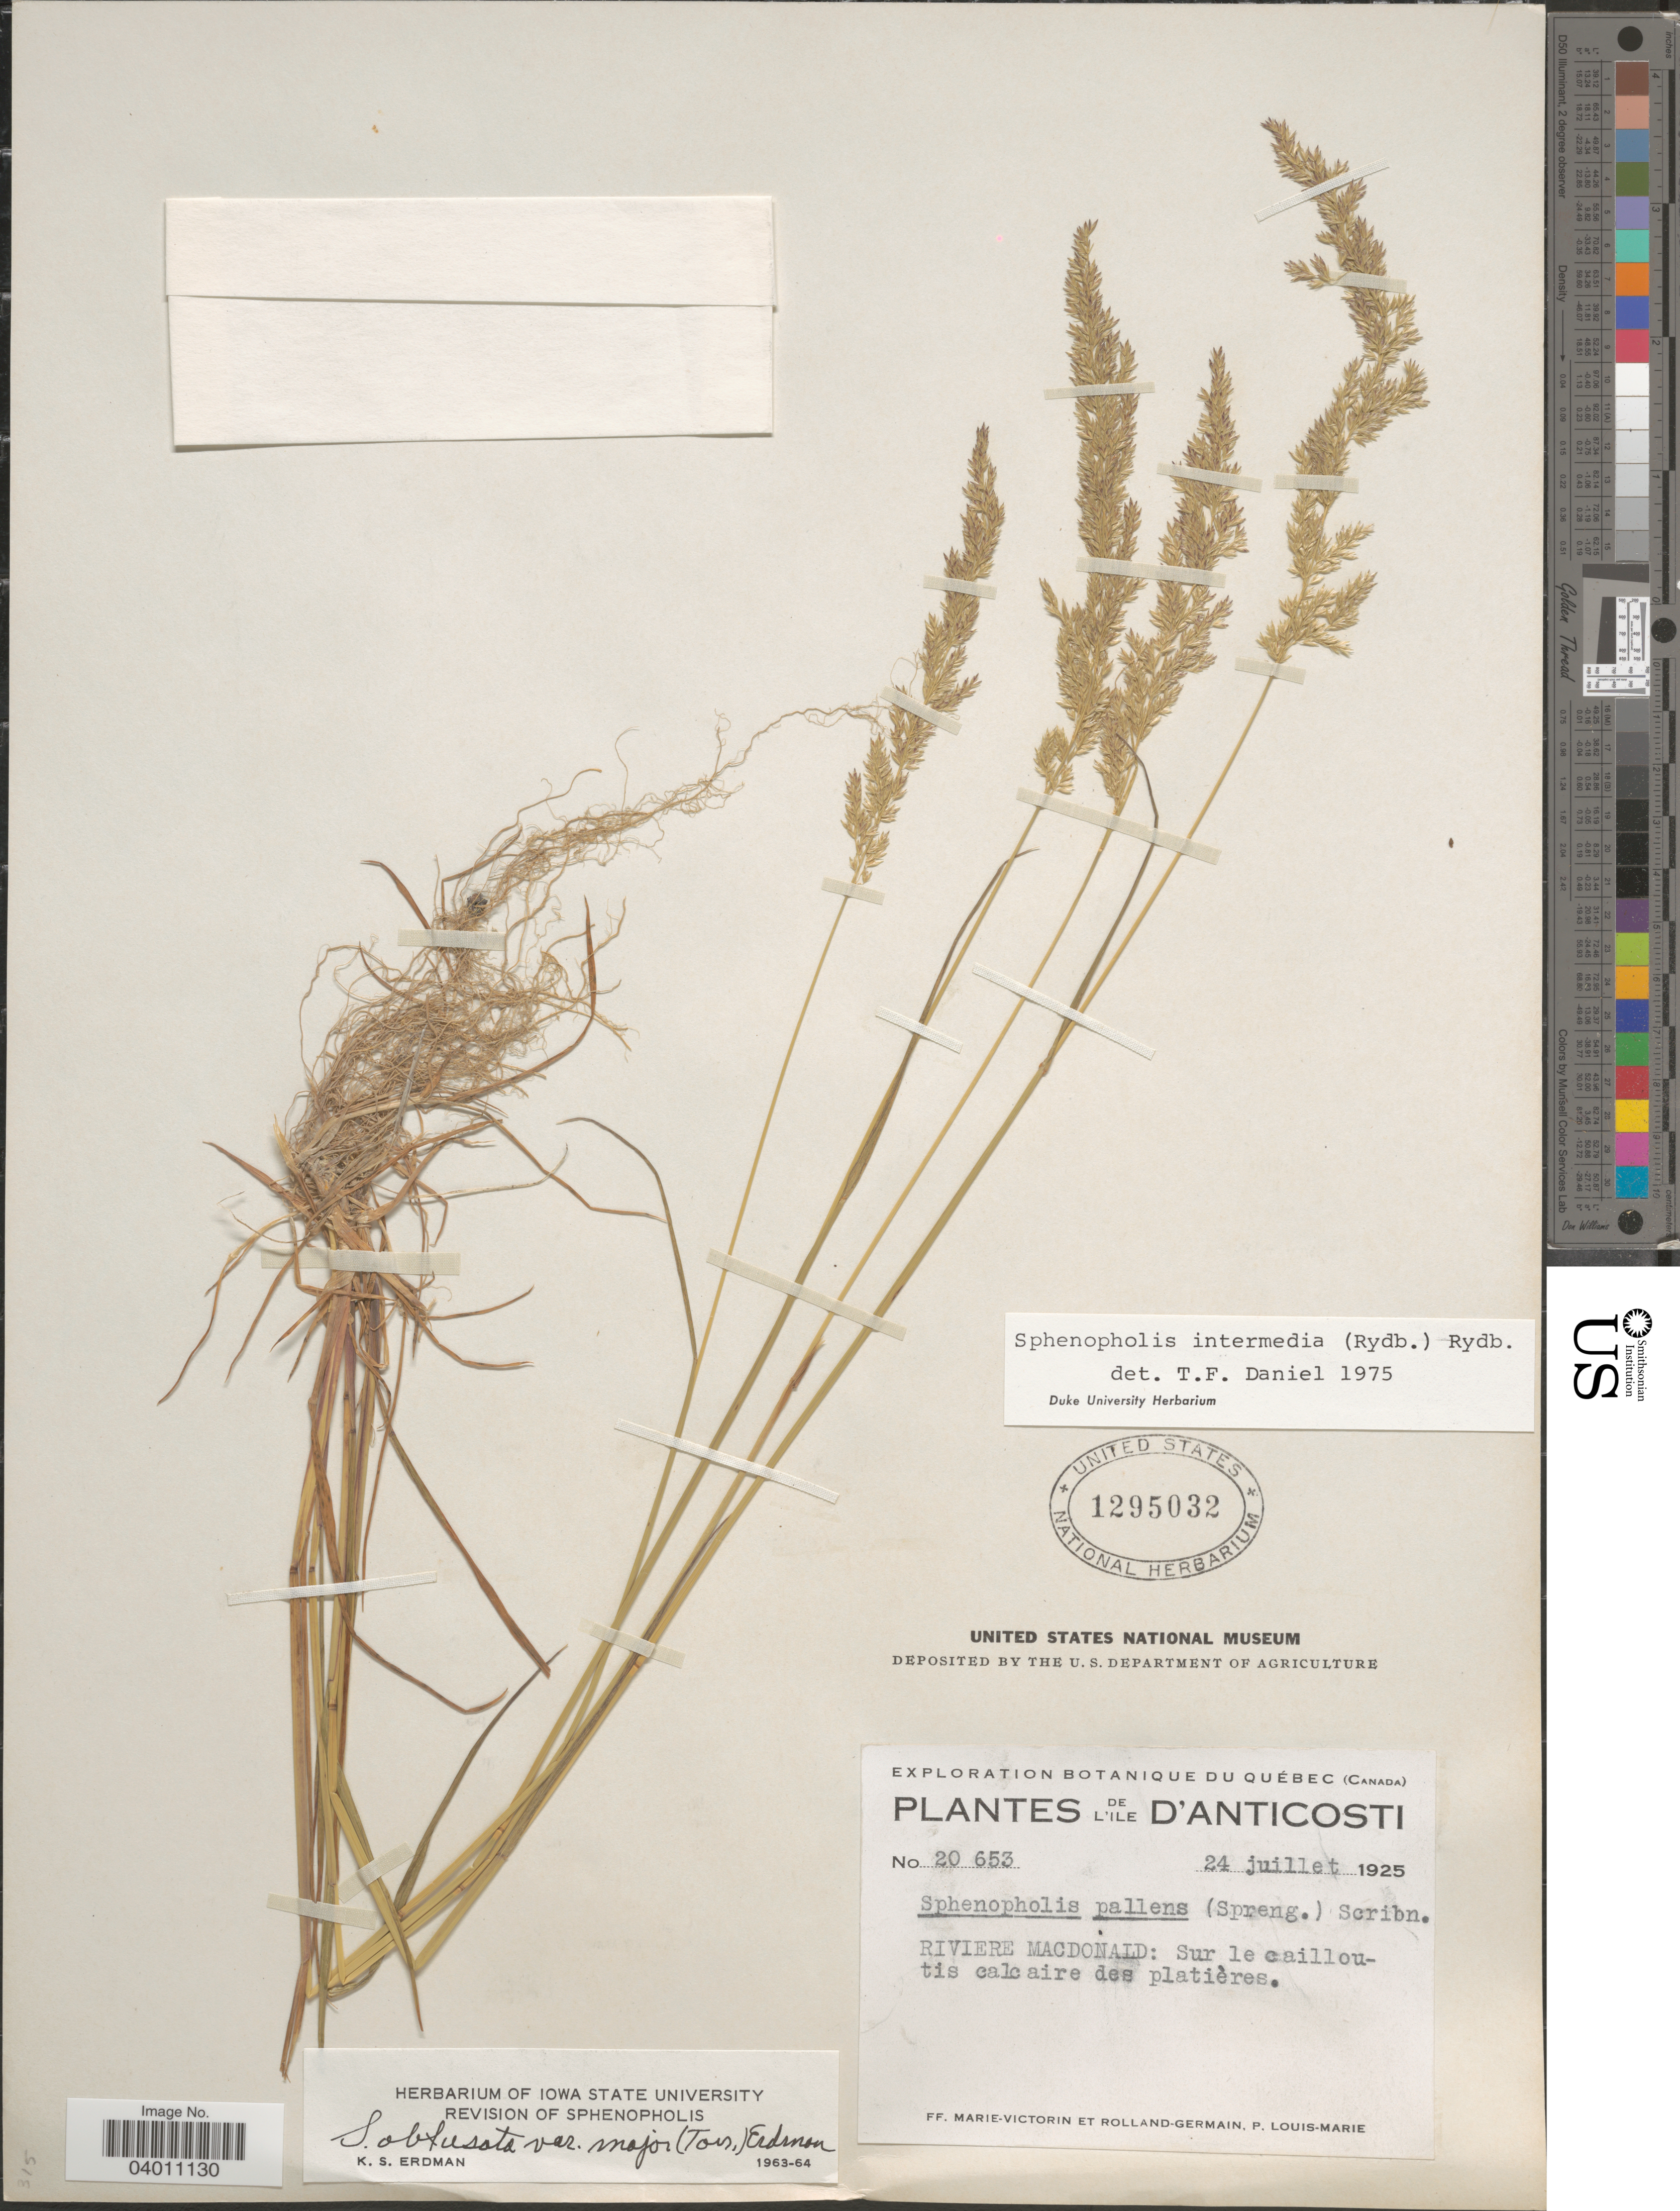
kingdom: Plantae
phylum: Tracheophyta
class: Liliopsida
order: Poales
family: Poaceae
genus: Sphenopholis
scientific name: Sphenopholis intermedia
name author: (Rydb.) Rydb.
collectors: F. Marie-Victorin, Rolland-Germain & L.-M. LaLonde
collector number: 20 653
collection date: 1925-07-24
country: Canada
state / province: Quebec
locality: L'Ile D'Anticosti. Riviere Macdonald: Sur le cailloutis calcaire des platières.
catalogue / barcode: US 1295032